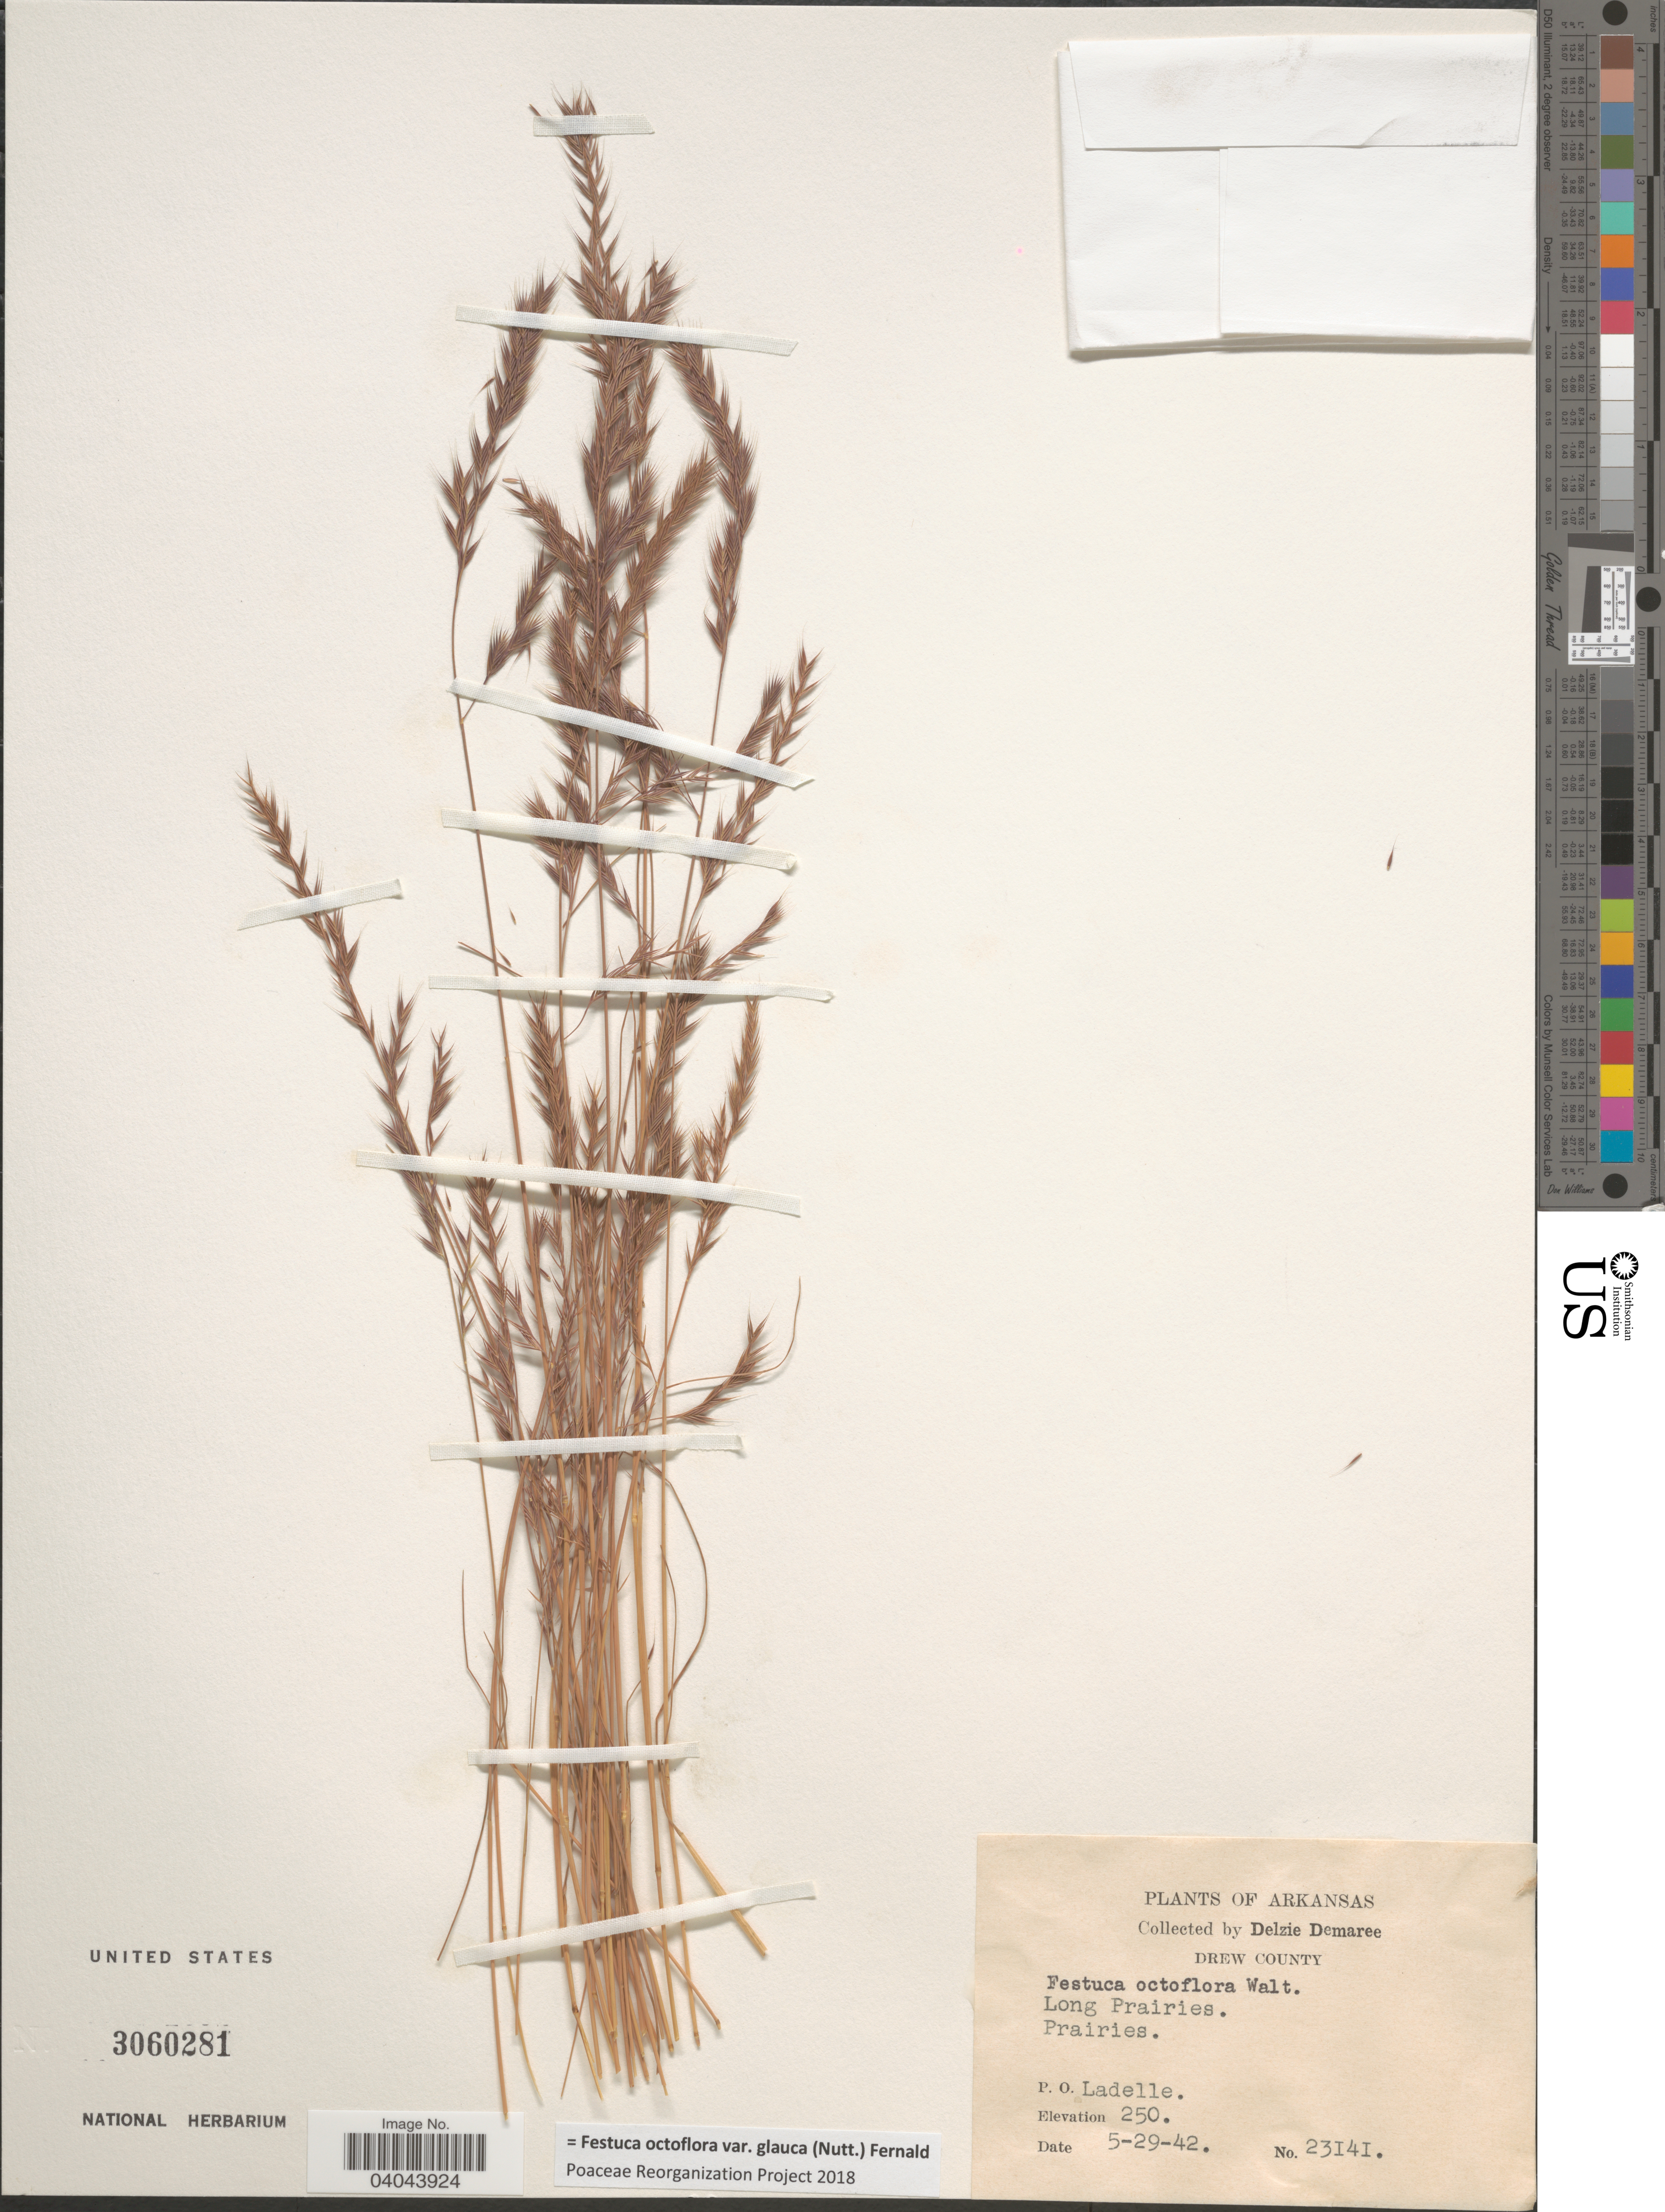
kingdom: Plantae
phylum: Tracheophyta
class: Liliopsida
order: Poales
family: Poaceae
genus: Festuca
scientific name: Festuca octoflora var. glauca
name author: (Nutt.) Fernald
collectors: D. Demaree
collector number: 23141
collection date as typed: Transcribed d/m/y: 29/5/42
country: United States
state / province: Arkansas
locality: Drew County. Long Prairies. Prairies. P. O. Ladelle.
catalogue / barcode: US 3060281